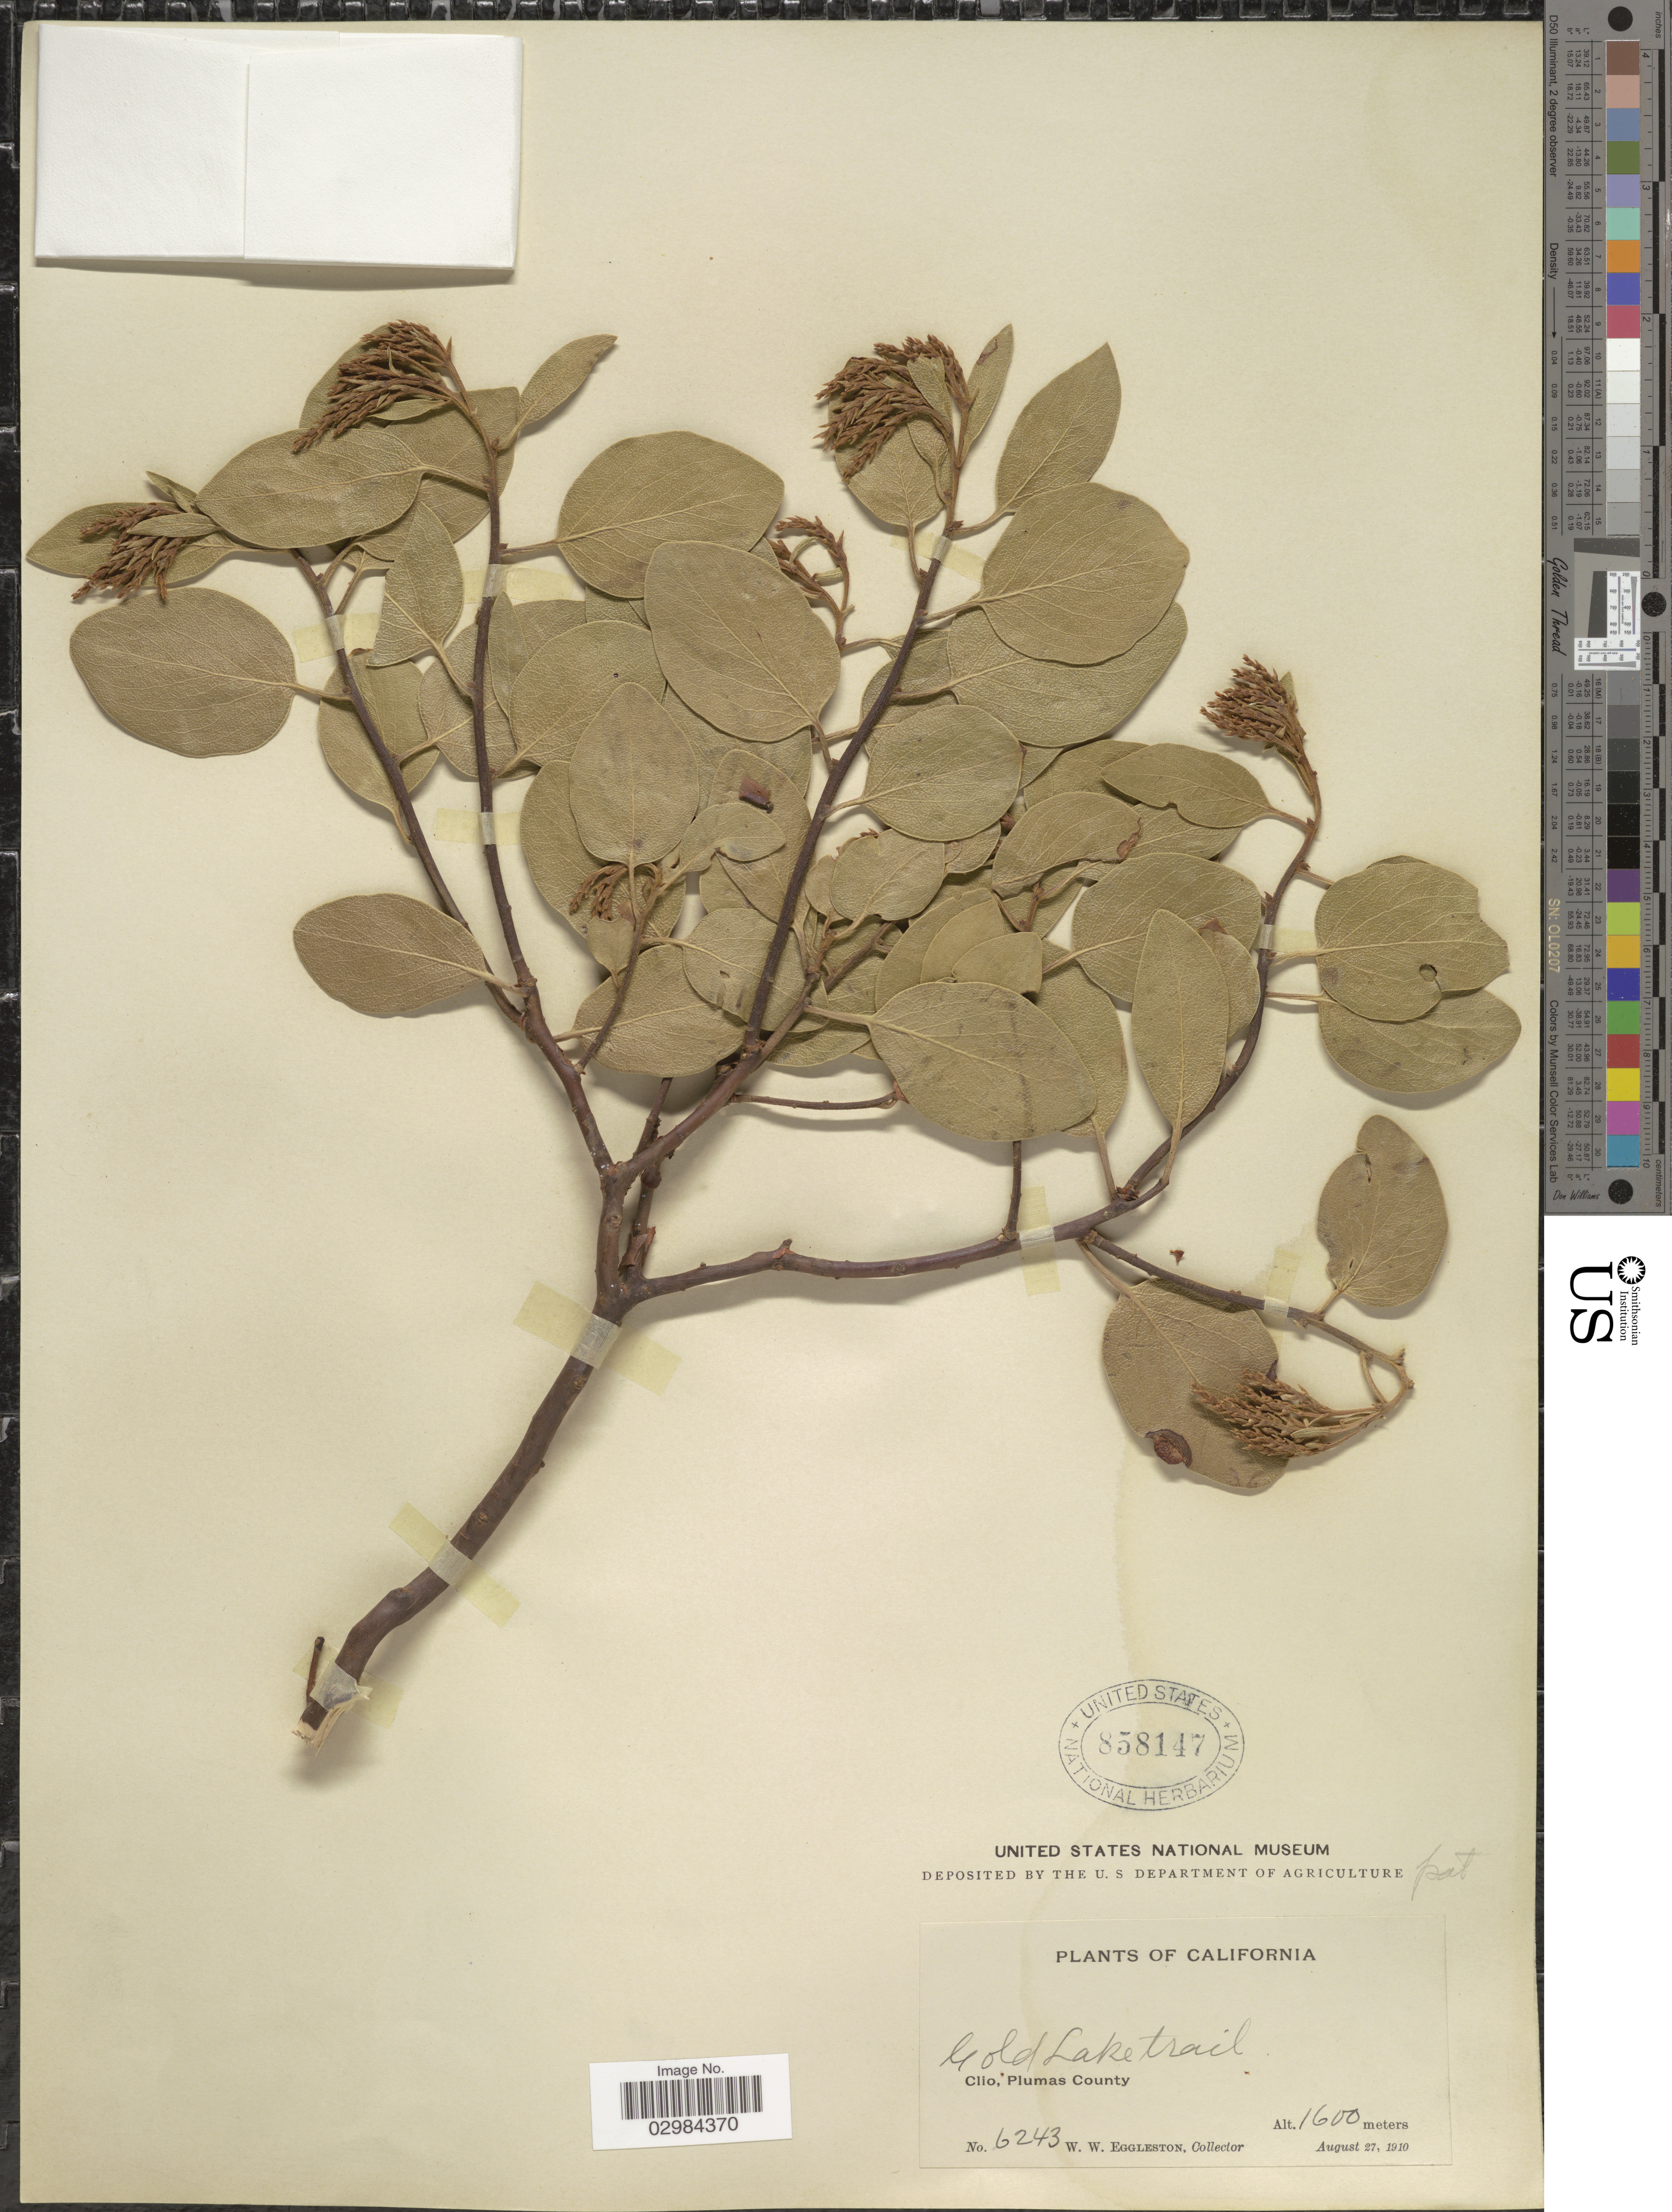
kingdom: Plantae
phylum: Tracheophyta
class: Magnoliopsida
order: Ericales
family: Ericaceae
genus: Arctostaphylos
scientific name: Arctostaphylos patula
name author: Greene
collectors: W. W. Eggleston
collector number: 6243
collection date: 1910-08-27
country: United States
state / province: California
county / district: Plumas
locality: Gold Lake Trail, Clio, Plumas County.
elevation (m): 1600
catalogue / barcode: US 858147